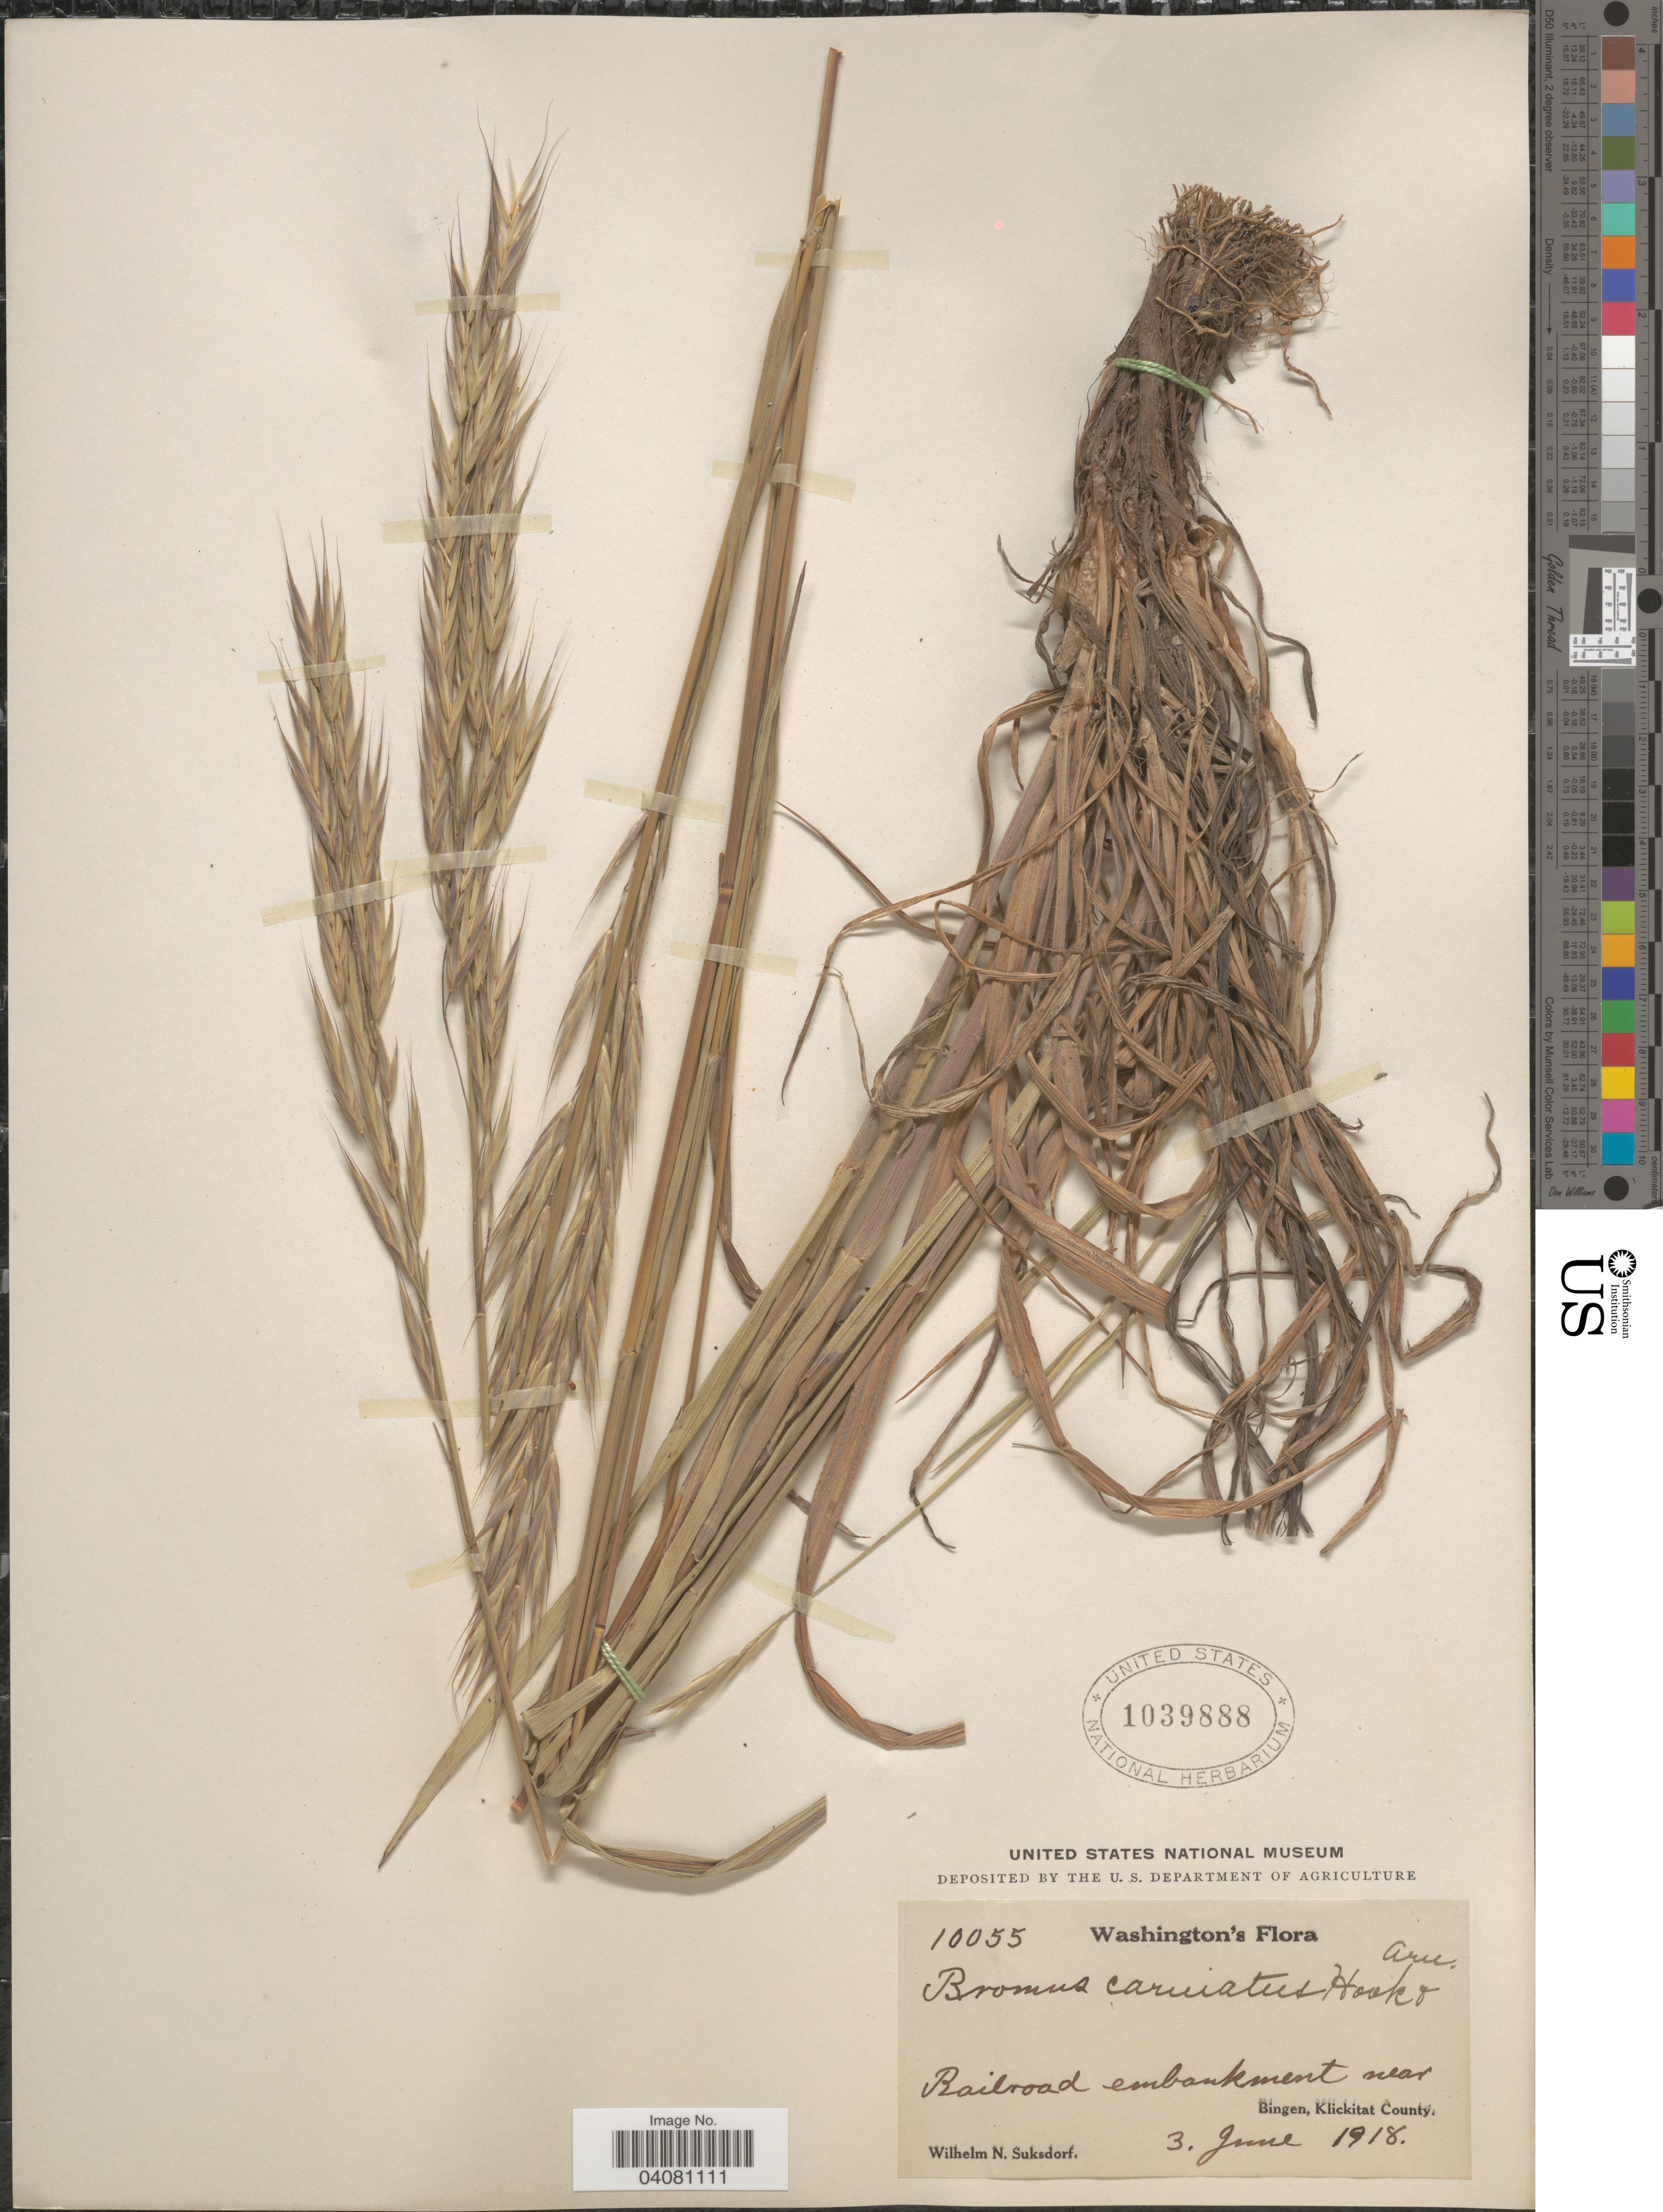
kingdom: Plantae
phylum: Tracheophyta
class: Liliopsida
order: Poales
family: Poaceae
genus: Bromus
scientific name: Bromus carinatus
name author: Hook. & Arn.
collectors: W. N. Suksdorf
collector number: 10055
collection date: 1918-06-03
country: United States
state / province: Washington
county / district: Klickitat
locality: Rail road embankment at Bingen, Klickitat County.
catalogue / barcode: US 1039888